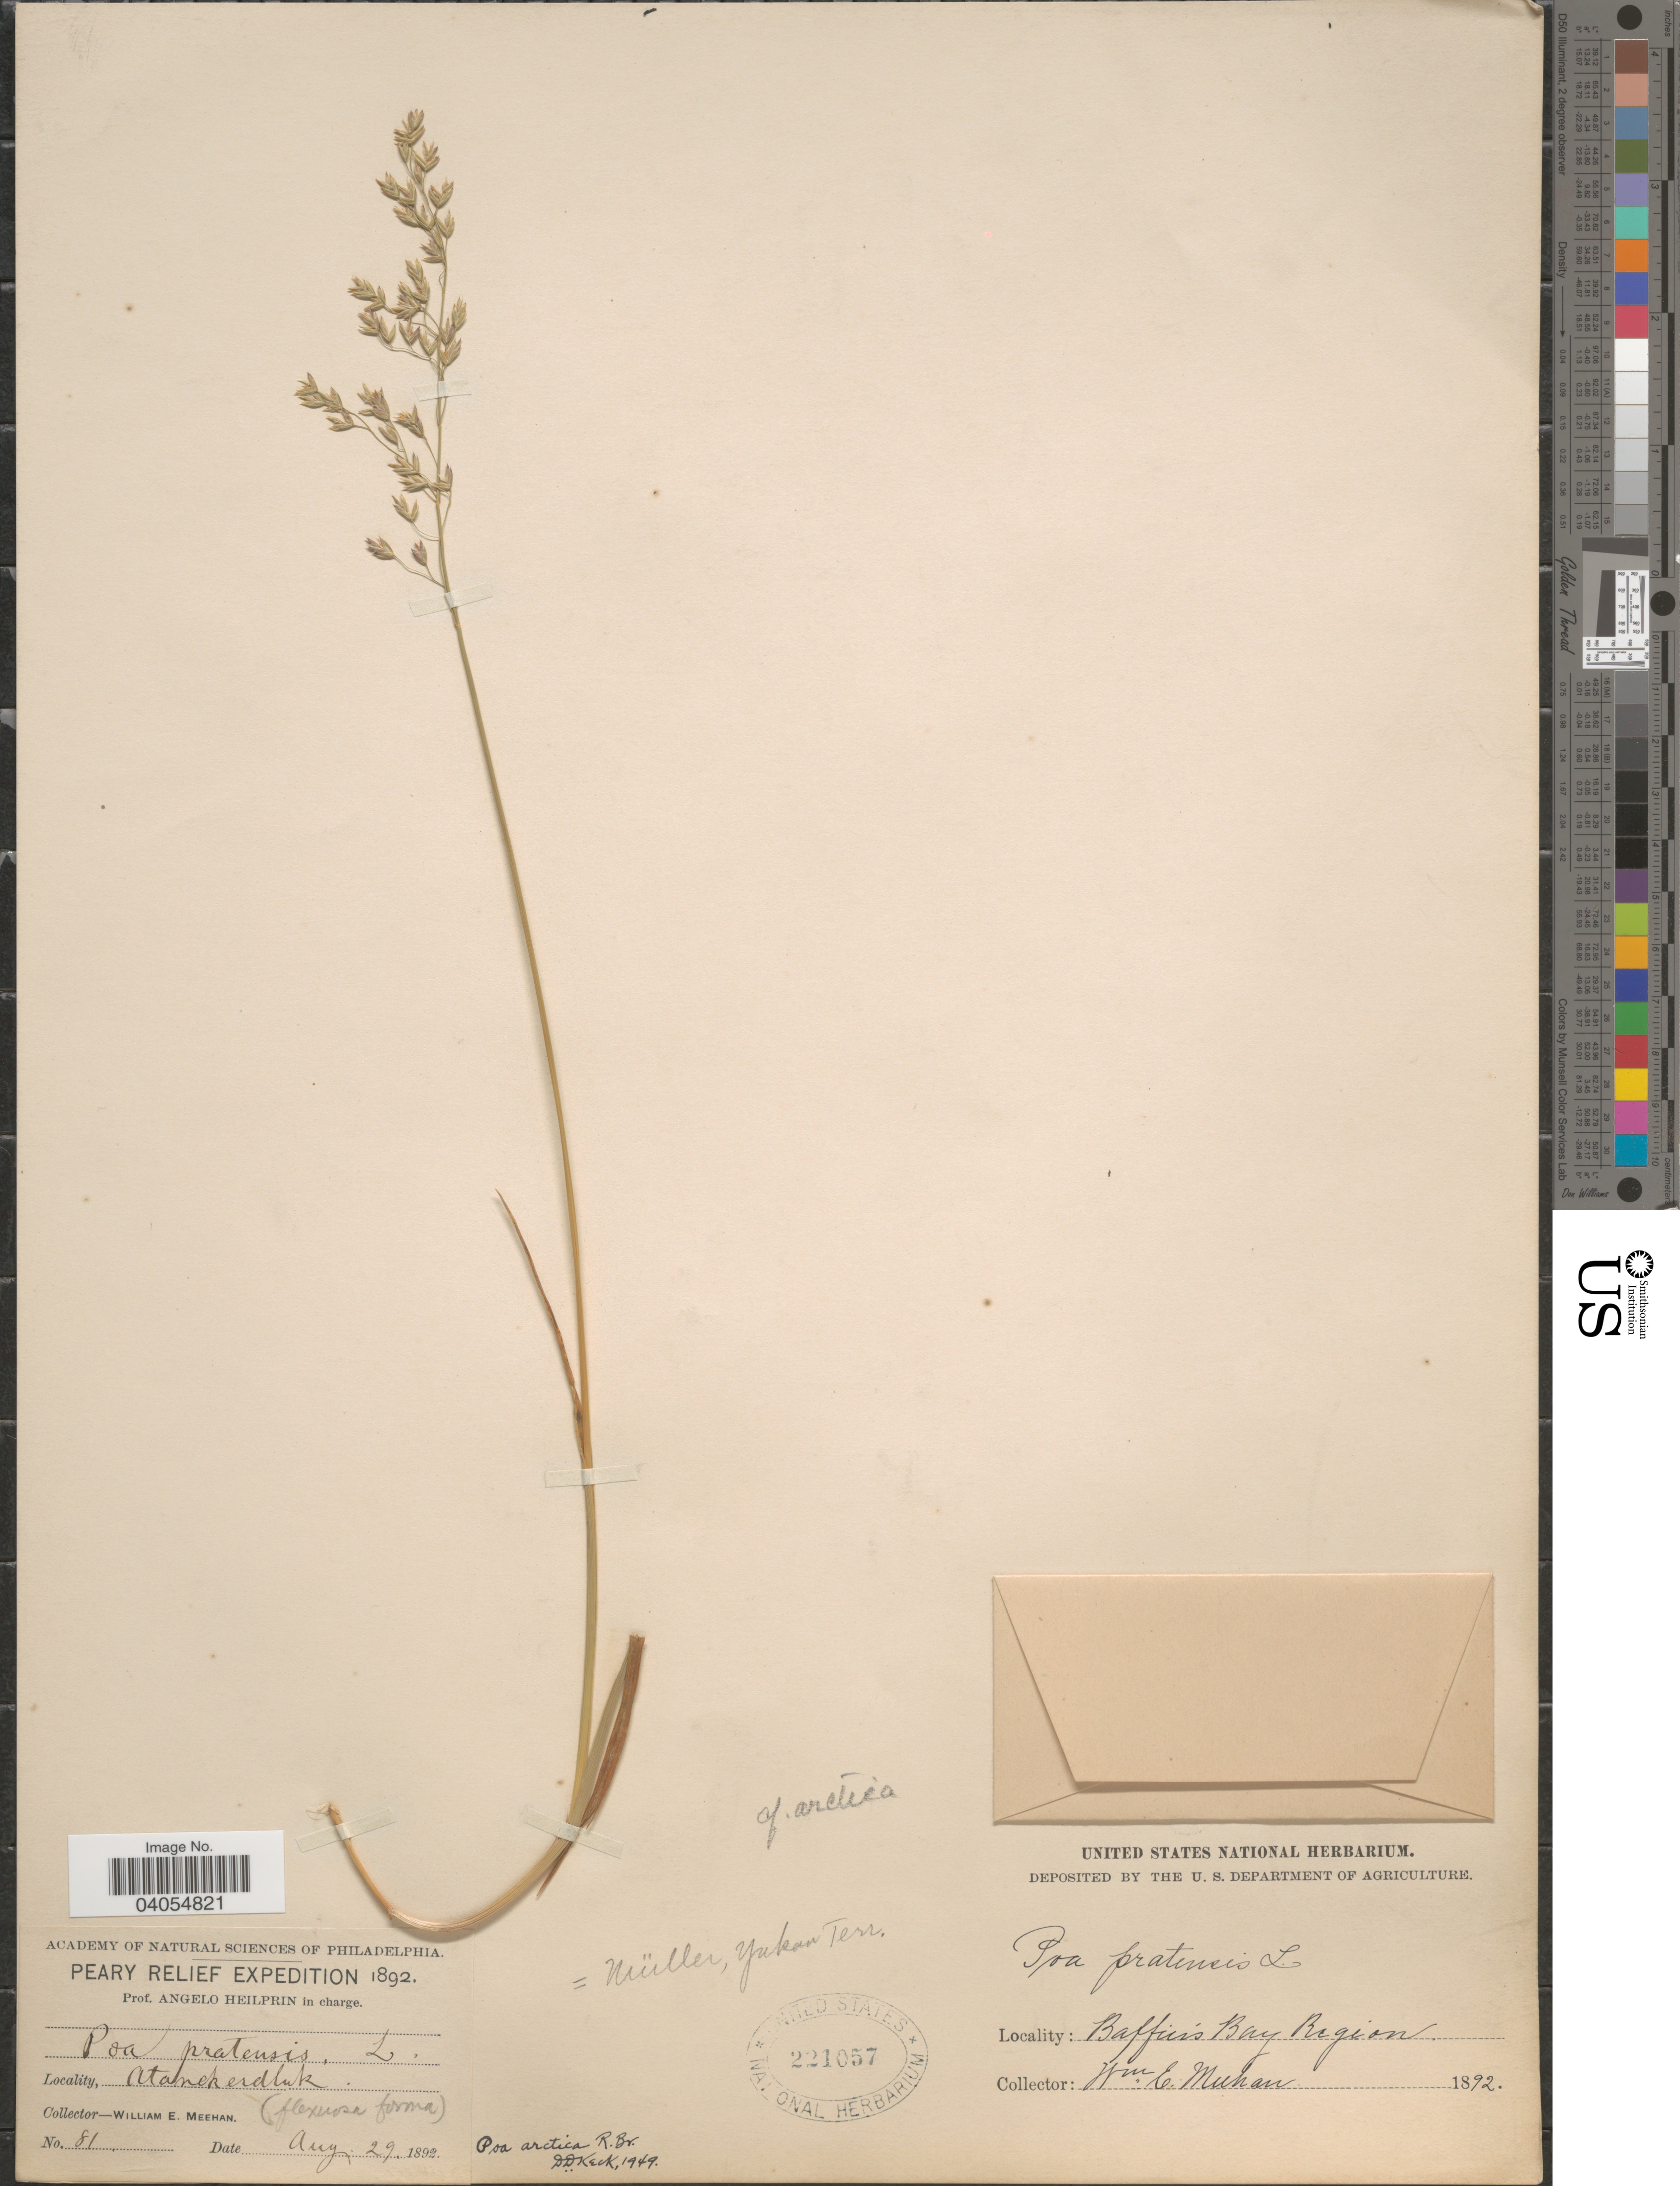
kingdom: Plantae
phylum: Tracheophyta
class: Liliopsida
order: Poales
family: Poaceae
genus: Poa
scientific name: Poa arctica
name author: R. Br.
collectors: W. Meehan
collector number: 81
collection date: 1892-08-29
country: Greenland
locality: Atanekerdluk. Baffin's Bay Region.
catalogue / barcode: US 221057